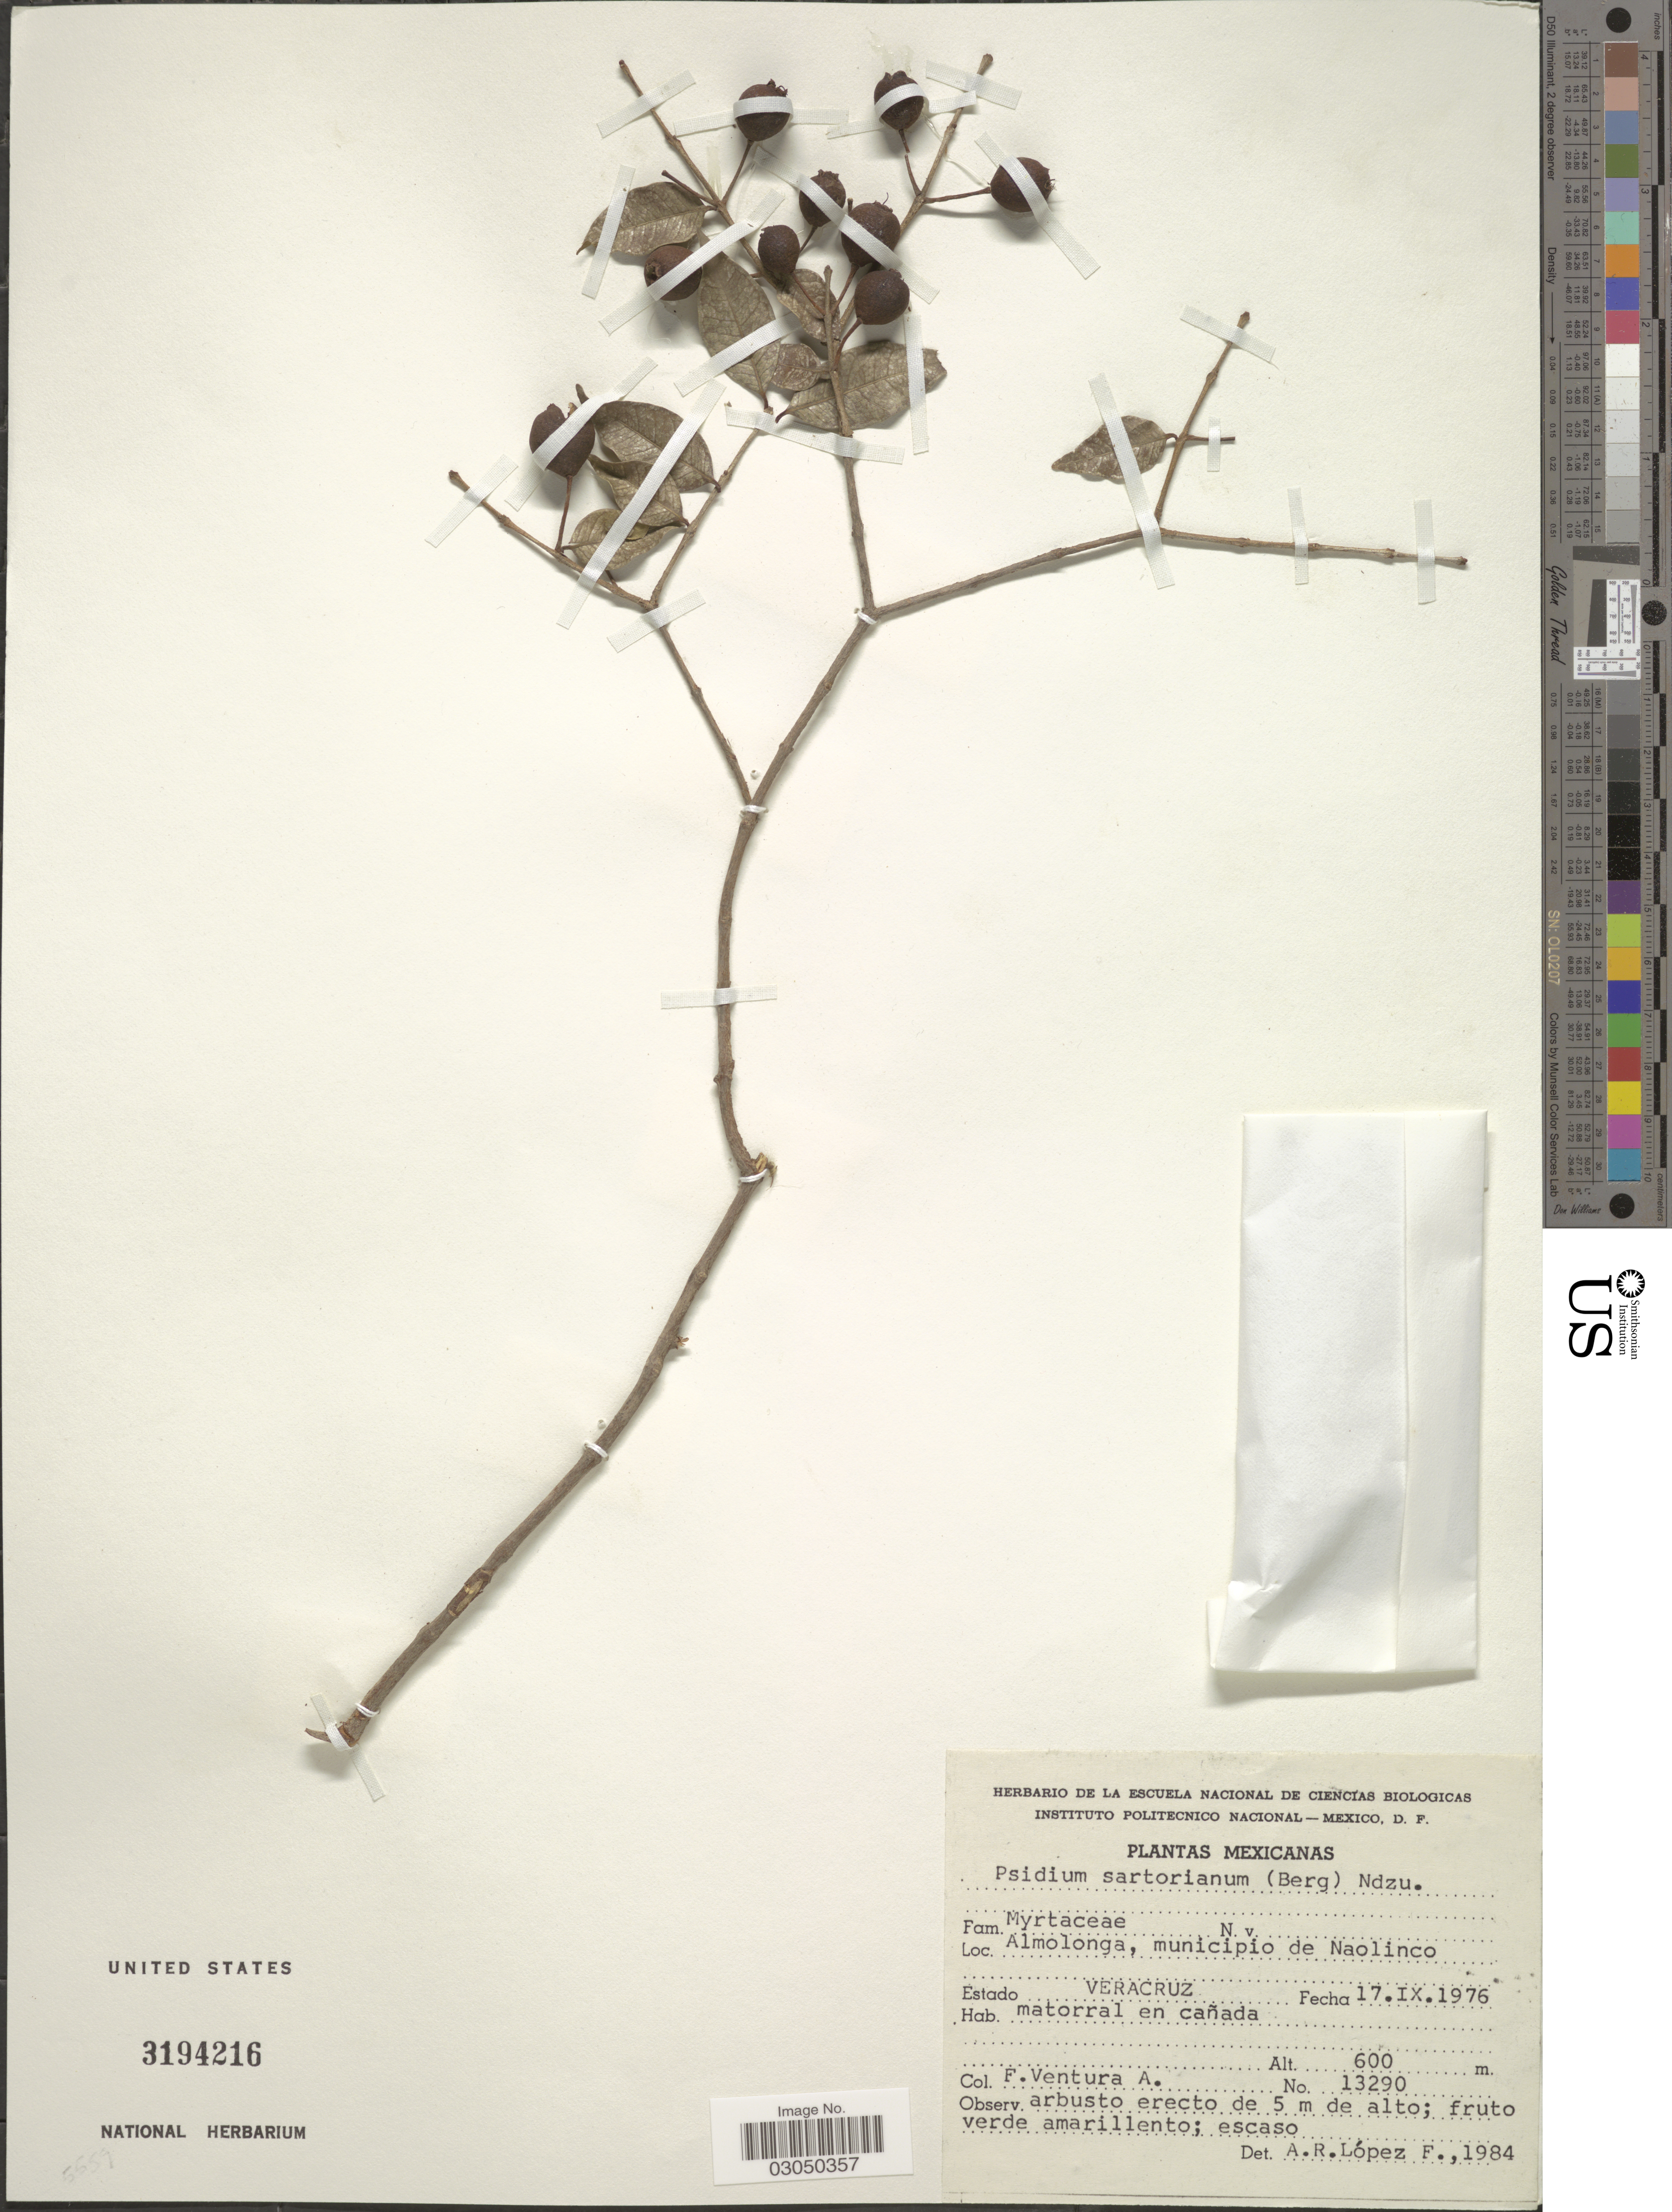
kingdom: Plantae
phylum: Tracheophyta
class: Magnoliopsida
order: Myrtales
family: Myrtaceae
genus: Psidium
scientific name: Psidium sartorianum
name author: (O. Berg) Nied.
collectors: F. Ventura A.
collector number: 13290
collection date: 1976-09-17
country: Mexico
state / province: Veracruz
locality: Almolonga, municipio de Naolinco. Estado Veracruz.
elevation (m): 600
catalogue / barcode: US 3194216